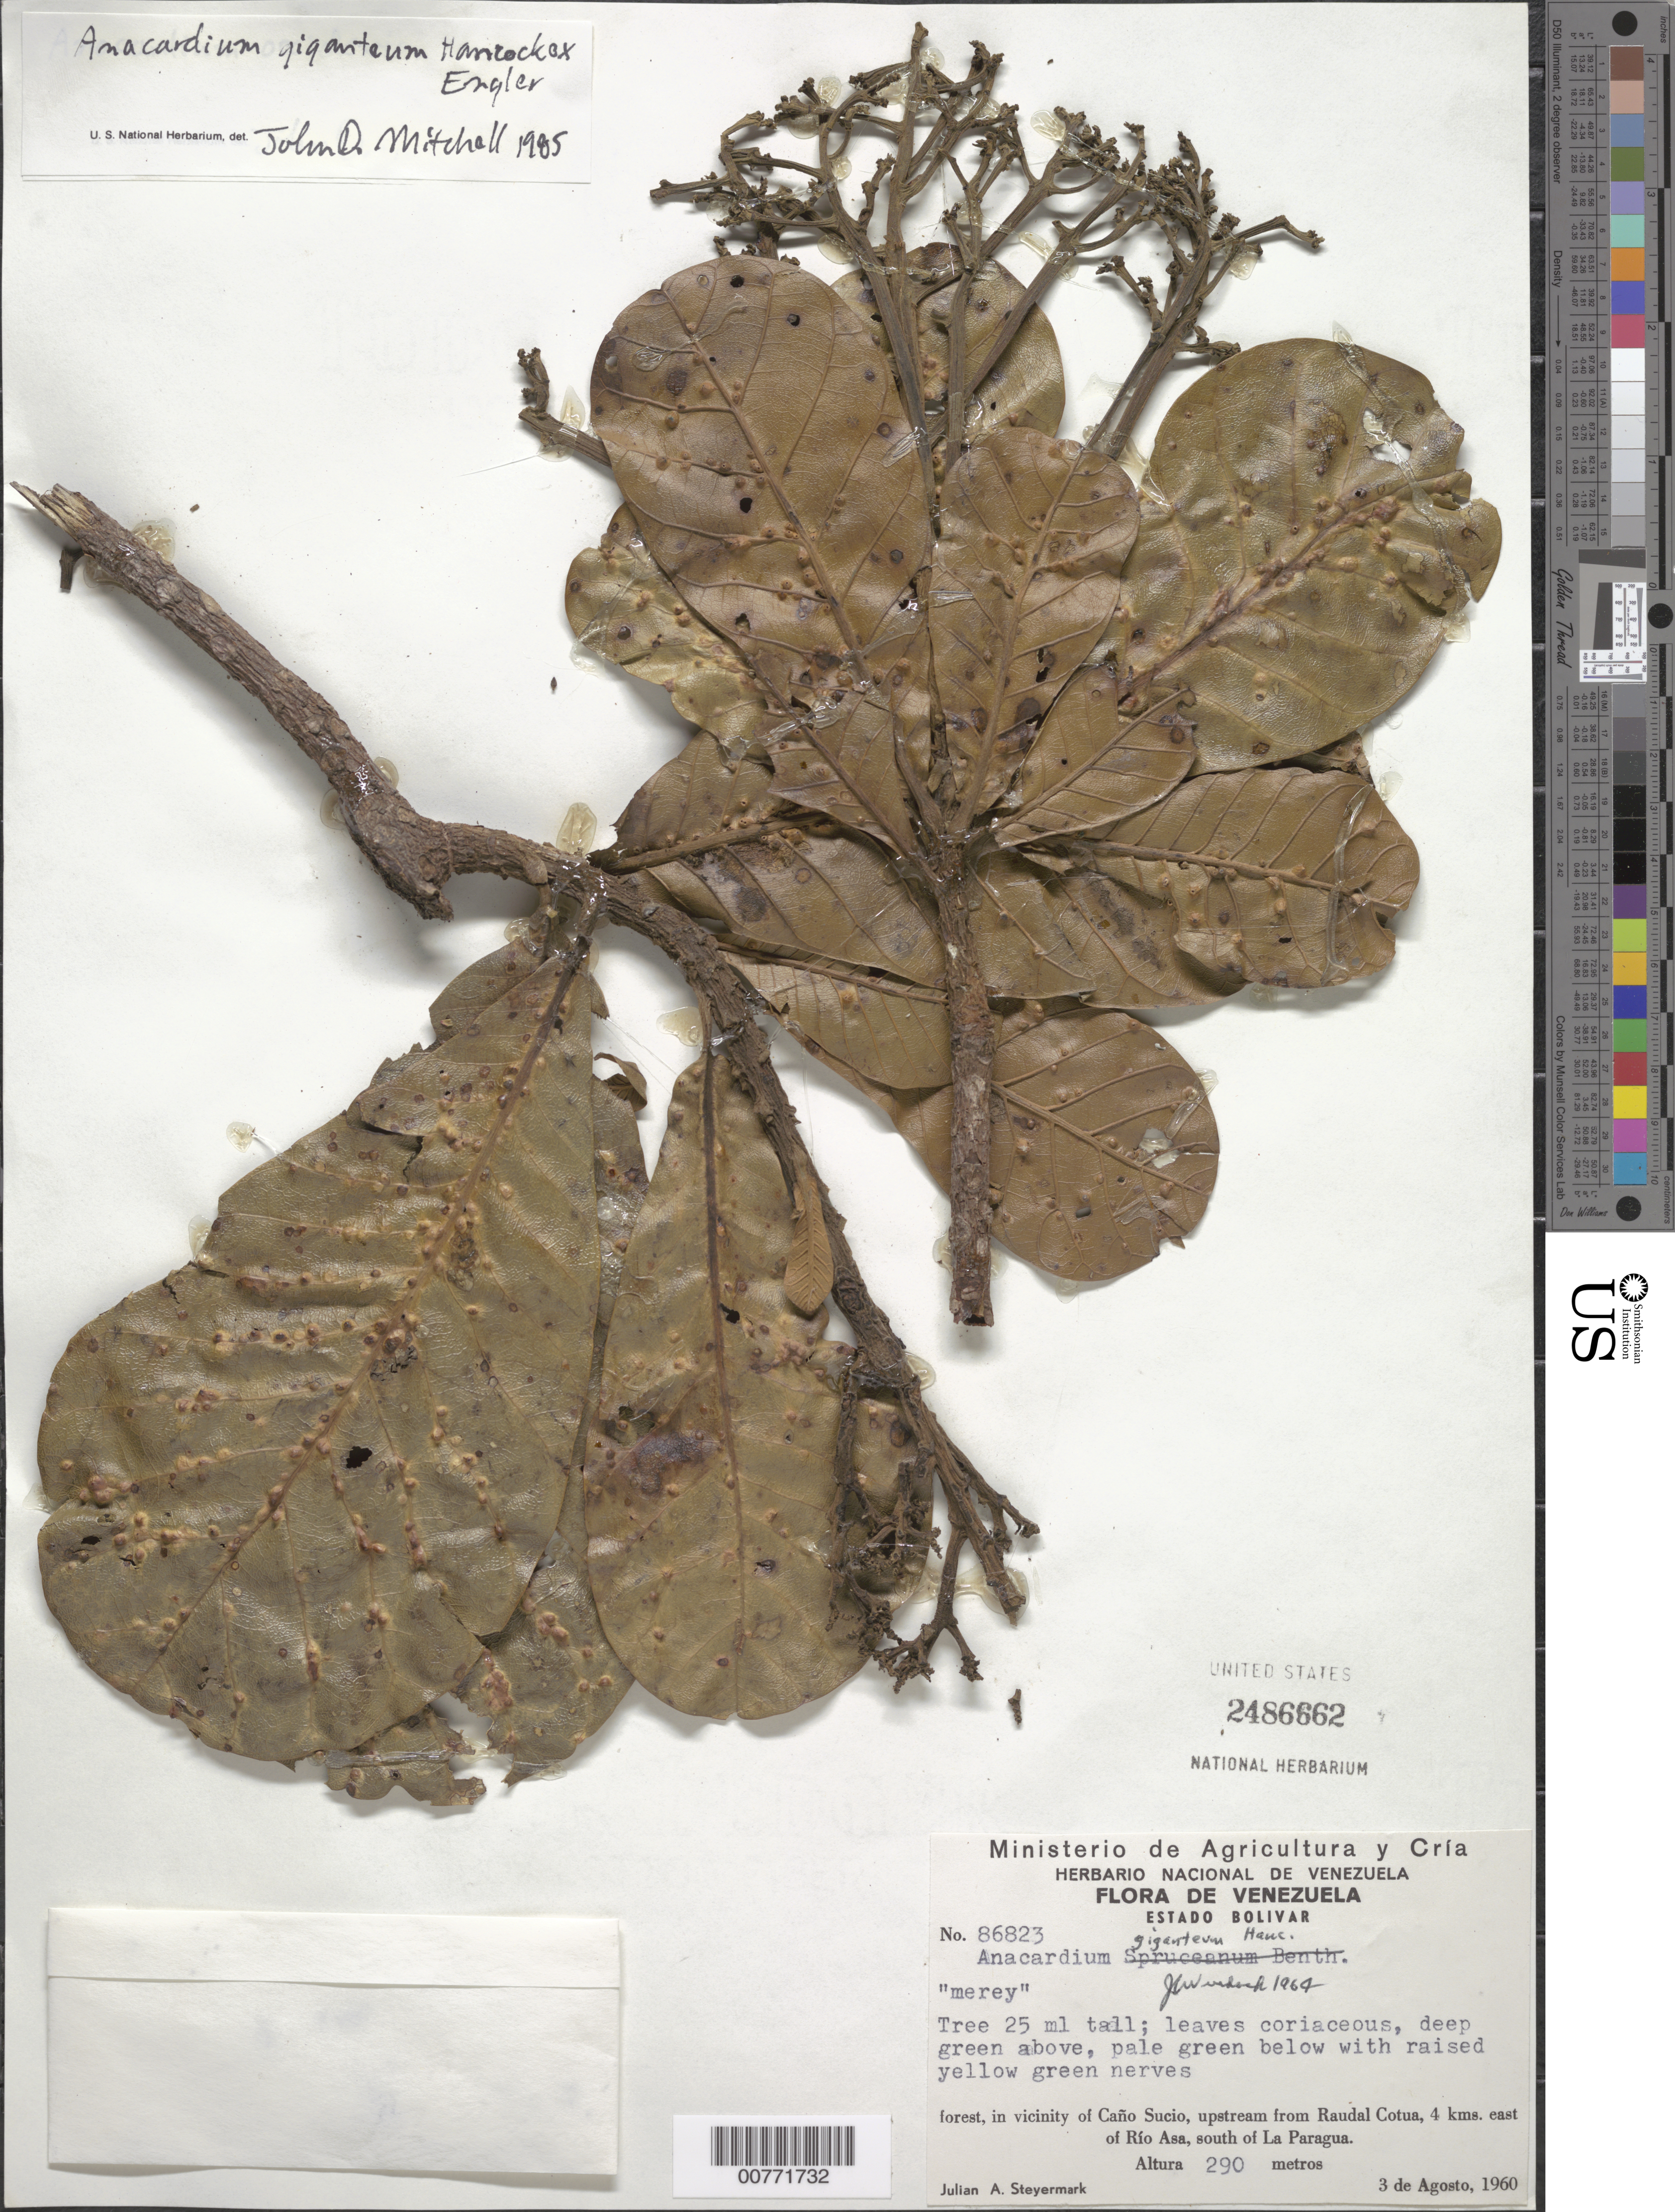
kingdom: Plantae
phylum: Tracheophyta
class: Magnoliopsida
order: Sapindales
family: Anacardiaceae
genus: Anacardium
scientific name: Anacardium occidentale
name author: L.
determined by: Mitchell, John D.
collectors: J. Steyermark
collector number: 86823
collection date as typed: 3-Aug-60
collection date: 1960-08-03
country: Venezuela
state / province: Bolívar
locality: Caño Sucio vic, upstream from Raudal Cotua, 4 km E of Río Asa, S of la Paragua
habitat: Forest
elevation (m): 290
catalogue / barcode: US 2486662